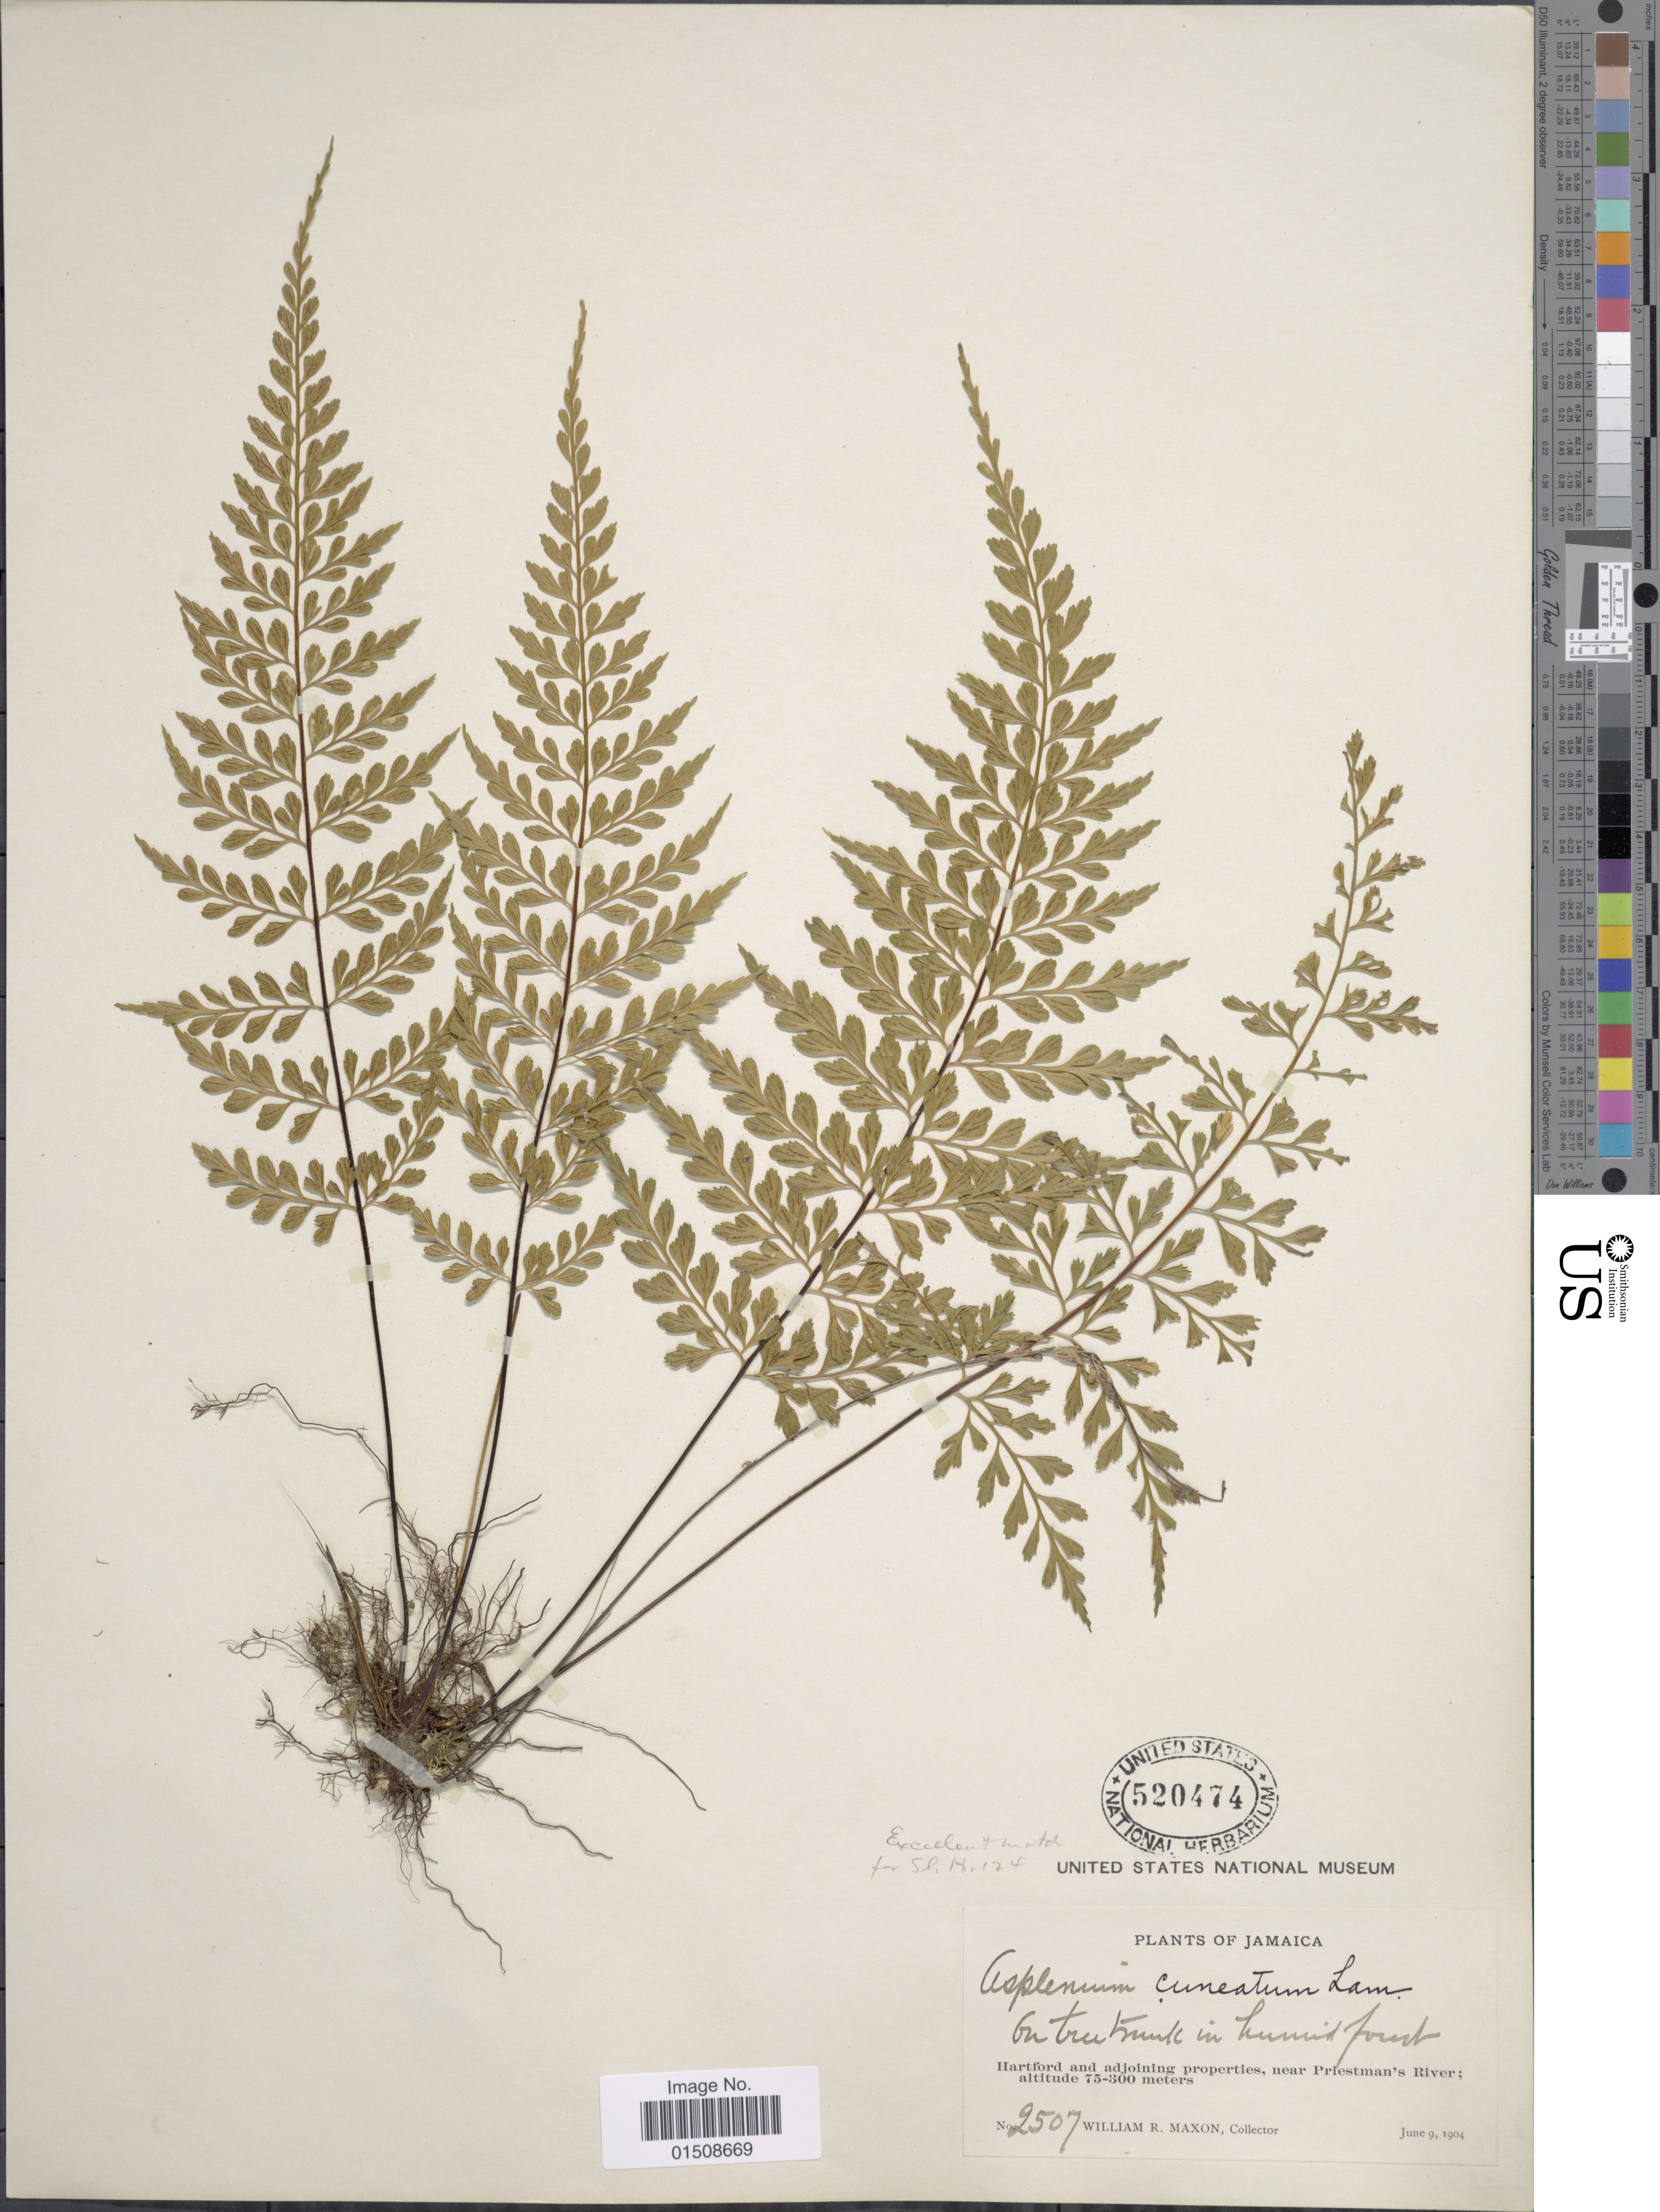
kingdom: Plantae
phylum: Tracheophyta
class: Polypodiopsida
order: Polypodiales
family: Aspleniaceae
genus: Asplenium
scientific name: Asplenium cuneatum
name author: Lam.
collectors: W. R. Maxon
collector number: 2507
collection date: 1904-06-09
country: Jamaica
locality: Hartford and adjoining properties, near Priestman's River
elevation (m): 75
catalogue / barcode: US 520474